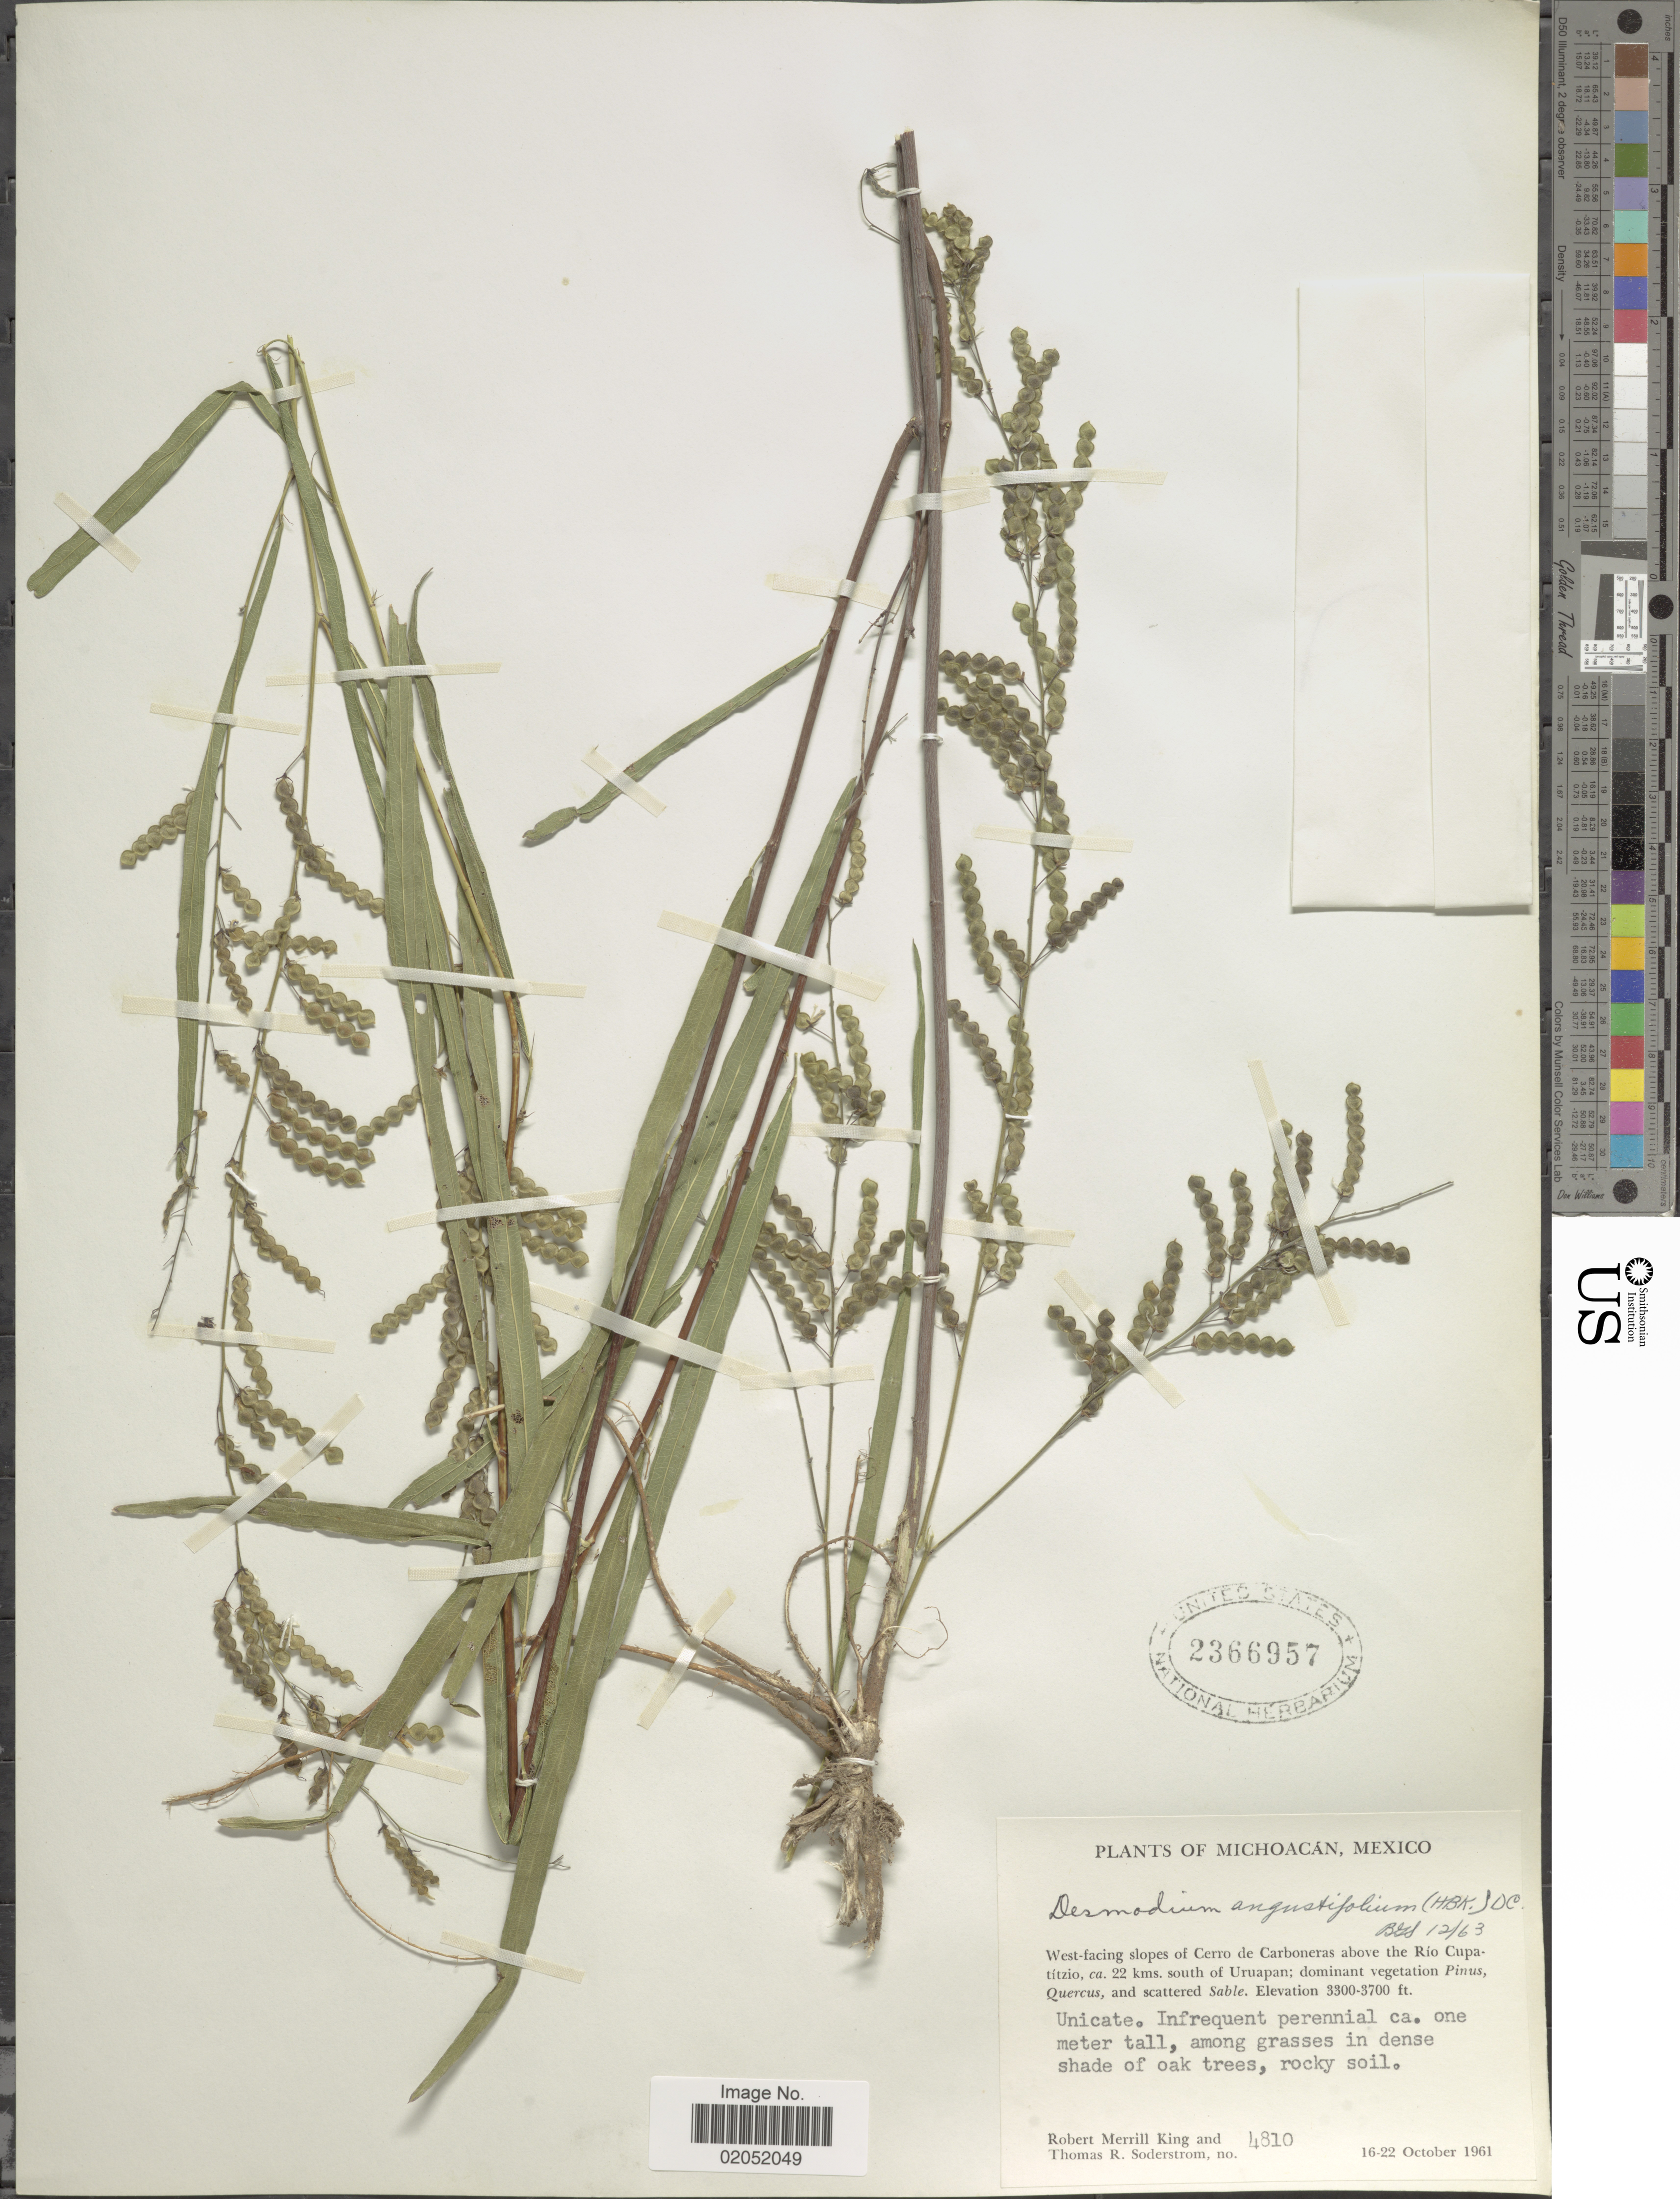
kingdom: Plantae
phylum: Tracheophyta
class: Magnoliopsida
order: Fabales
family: Fabaceae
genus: Desmodium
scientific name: Desmodium angustifolium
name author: (Kunth) DC.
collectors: R. M. King & T. R. Soderstrom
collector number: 4810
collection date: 1961-10-16/1961-10-22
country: Mexico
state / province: Michoacán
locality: West-facing slopes of Cerro de Carboneras above the Rio Cupatzio, ca. 22 kms south of Uruapan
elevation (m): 1006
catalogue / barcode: US 2366957